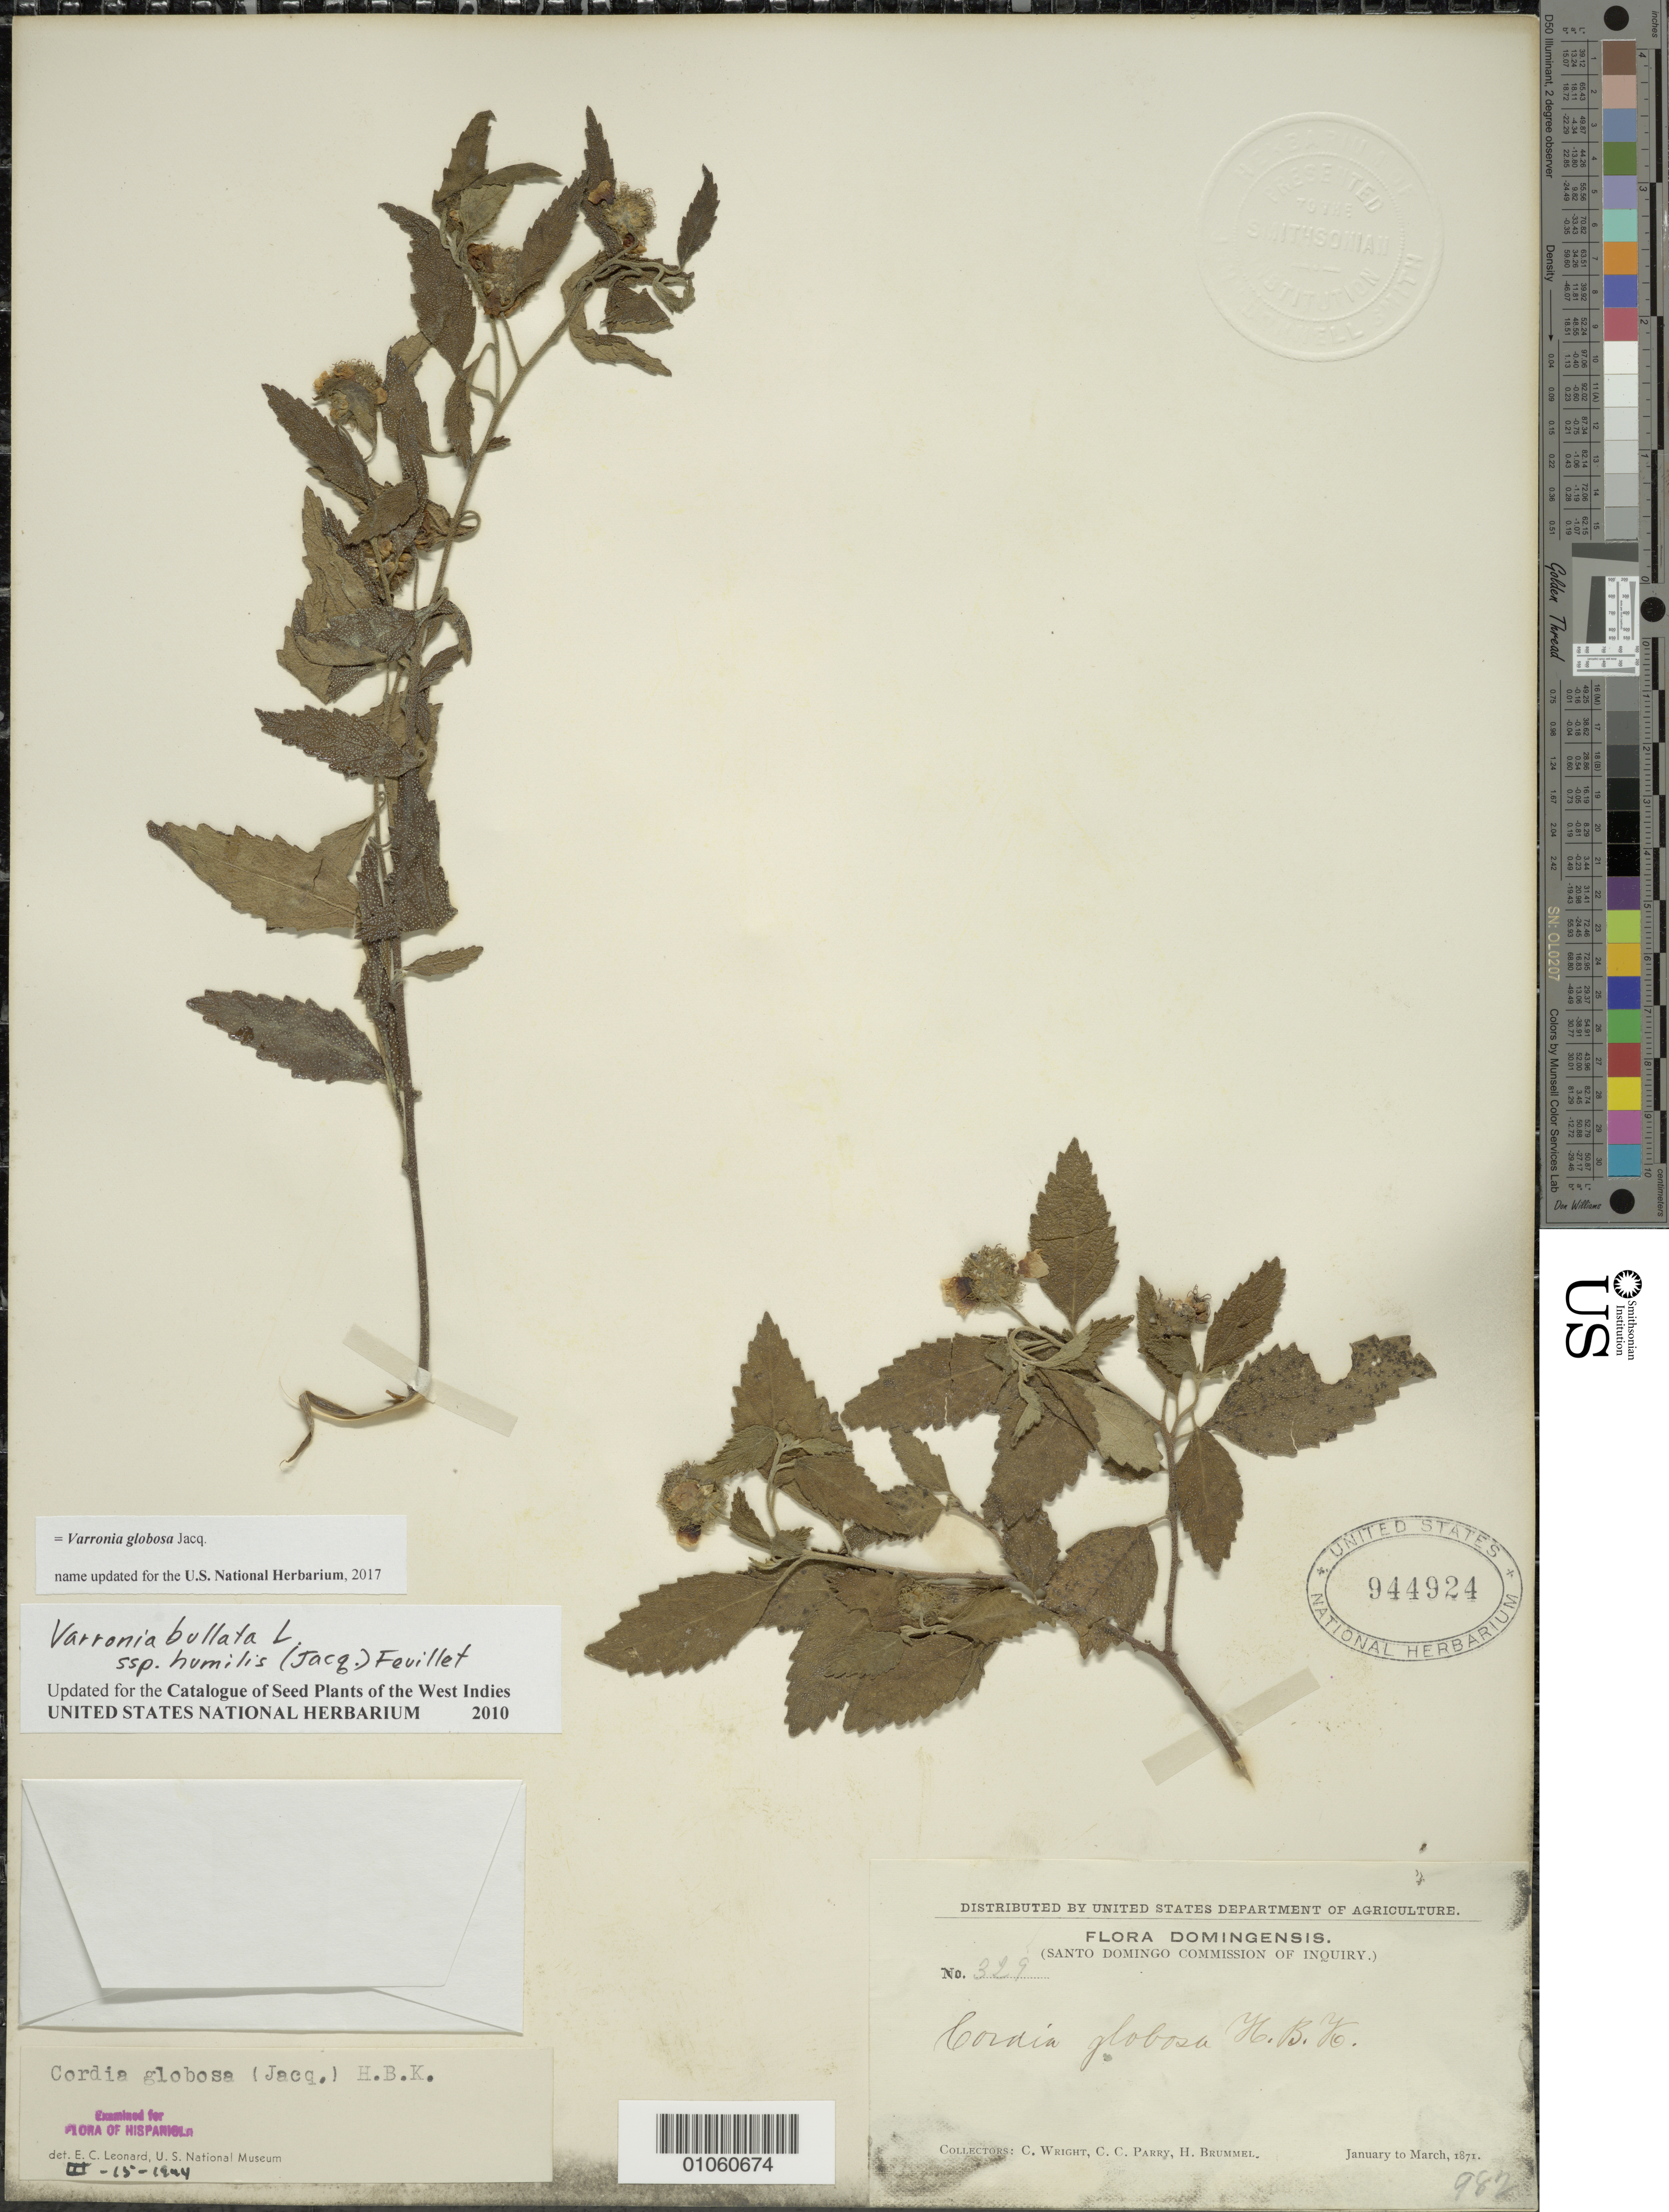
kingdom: Plantae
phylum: Tracheophyta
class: Magnoliopsida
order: Boraginales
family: Cordiaceae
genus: Varronia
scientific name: Varronia bullata subsp. humilis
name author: (Jacq.) Feuillet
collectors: C. Wright, C. C. Parry & H. Brummel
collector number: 329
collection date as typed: Jan 1871 to -- Mar 1871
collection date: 1871-01/1871-03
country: Dominican Republic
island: Hispaniola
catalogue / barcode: US 944924